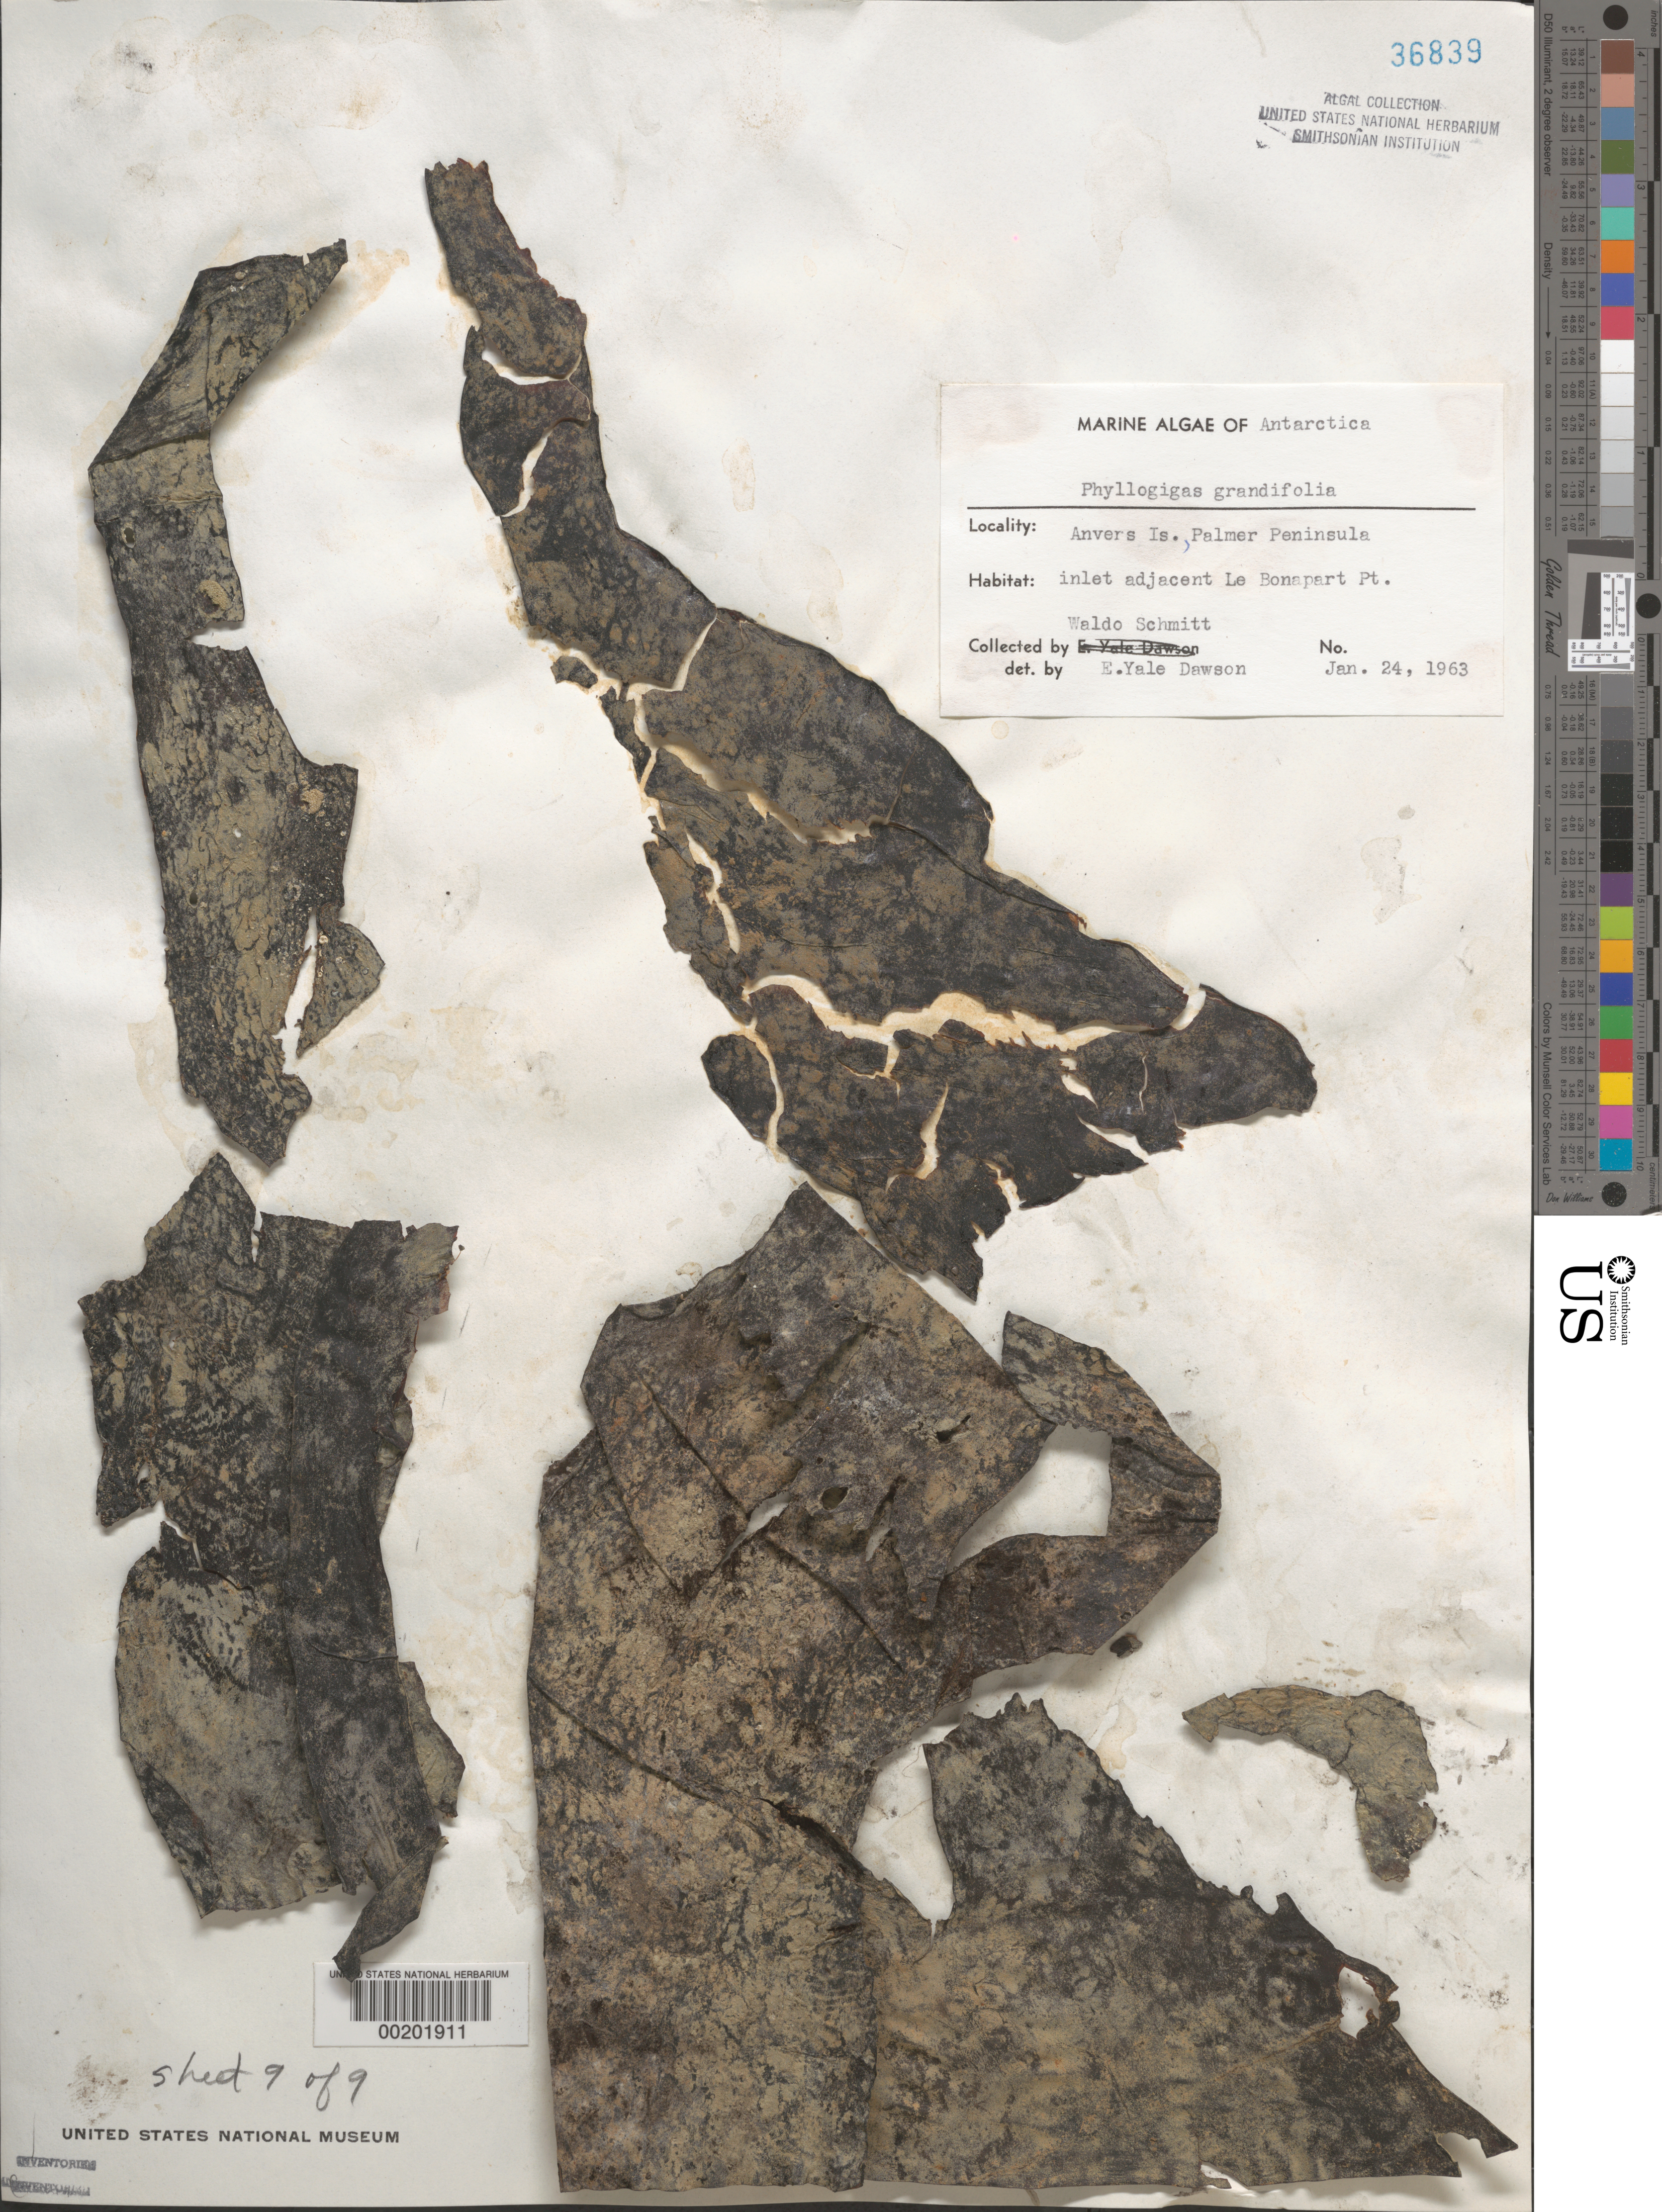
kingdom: Chromista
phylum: Ochrophyta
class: Phaeophyceae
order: Desmarestiales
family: Desmarestiaceae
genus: Himantothallus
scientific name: Himantothallus grandifolius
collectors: W. L. Schmitt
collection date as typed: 24 Jan 1963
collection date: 1963-01-24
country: Antarctica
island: Anvers Island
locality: Inlet adjacent to Le Bonaparte Point, Antarctic Peninsula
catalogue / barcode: US 36839